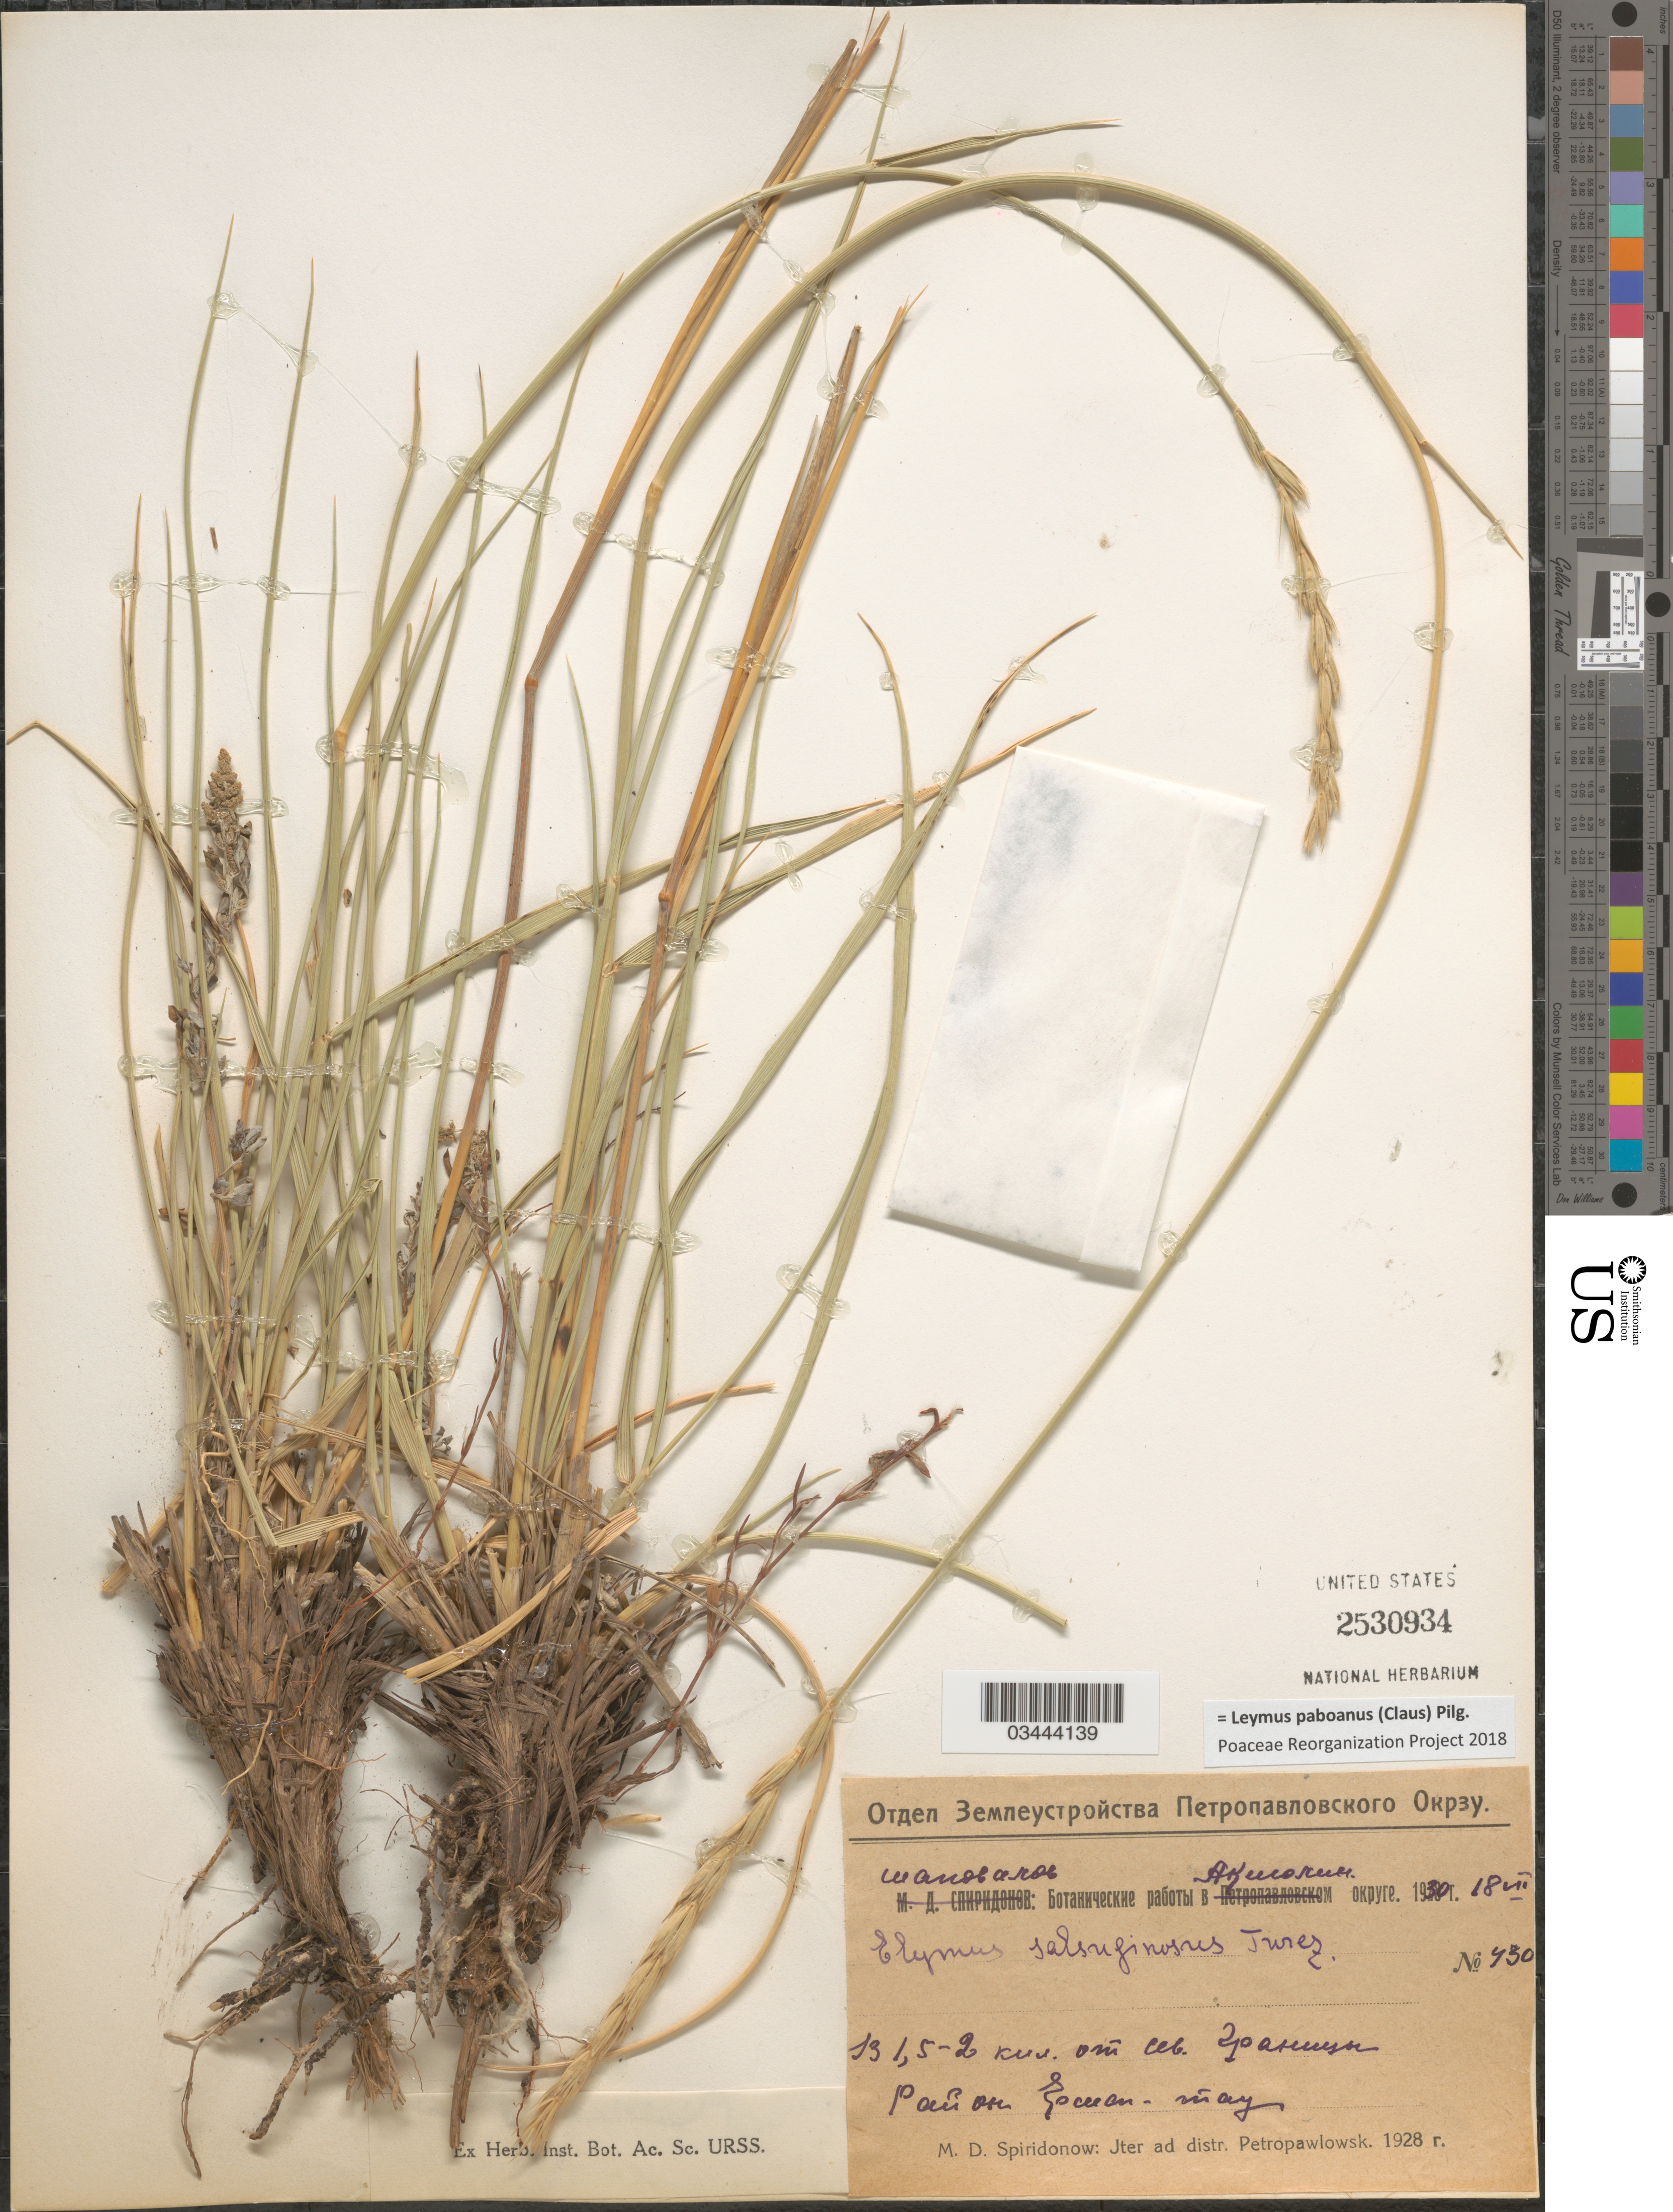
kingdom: Plantae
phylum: Tracheophyta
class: Liliopsida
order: Poales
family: Poaceae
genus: Leymus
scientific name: Leymus paboanus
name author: (Claus) Pilg.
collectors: Shapovalov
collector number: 430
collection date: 1928-05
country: Kazakhstan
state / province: Aqmola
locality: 1.5-2 km N of border of Ereymentau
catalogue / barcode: US 2530934